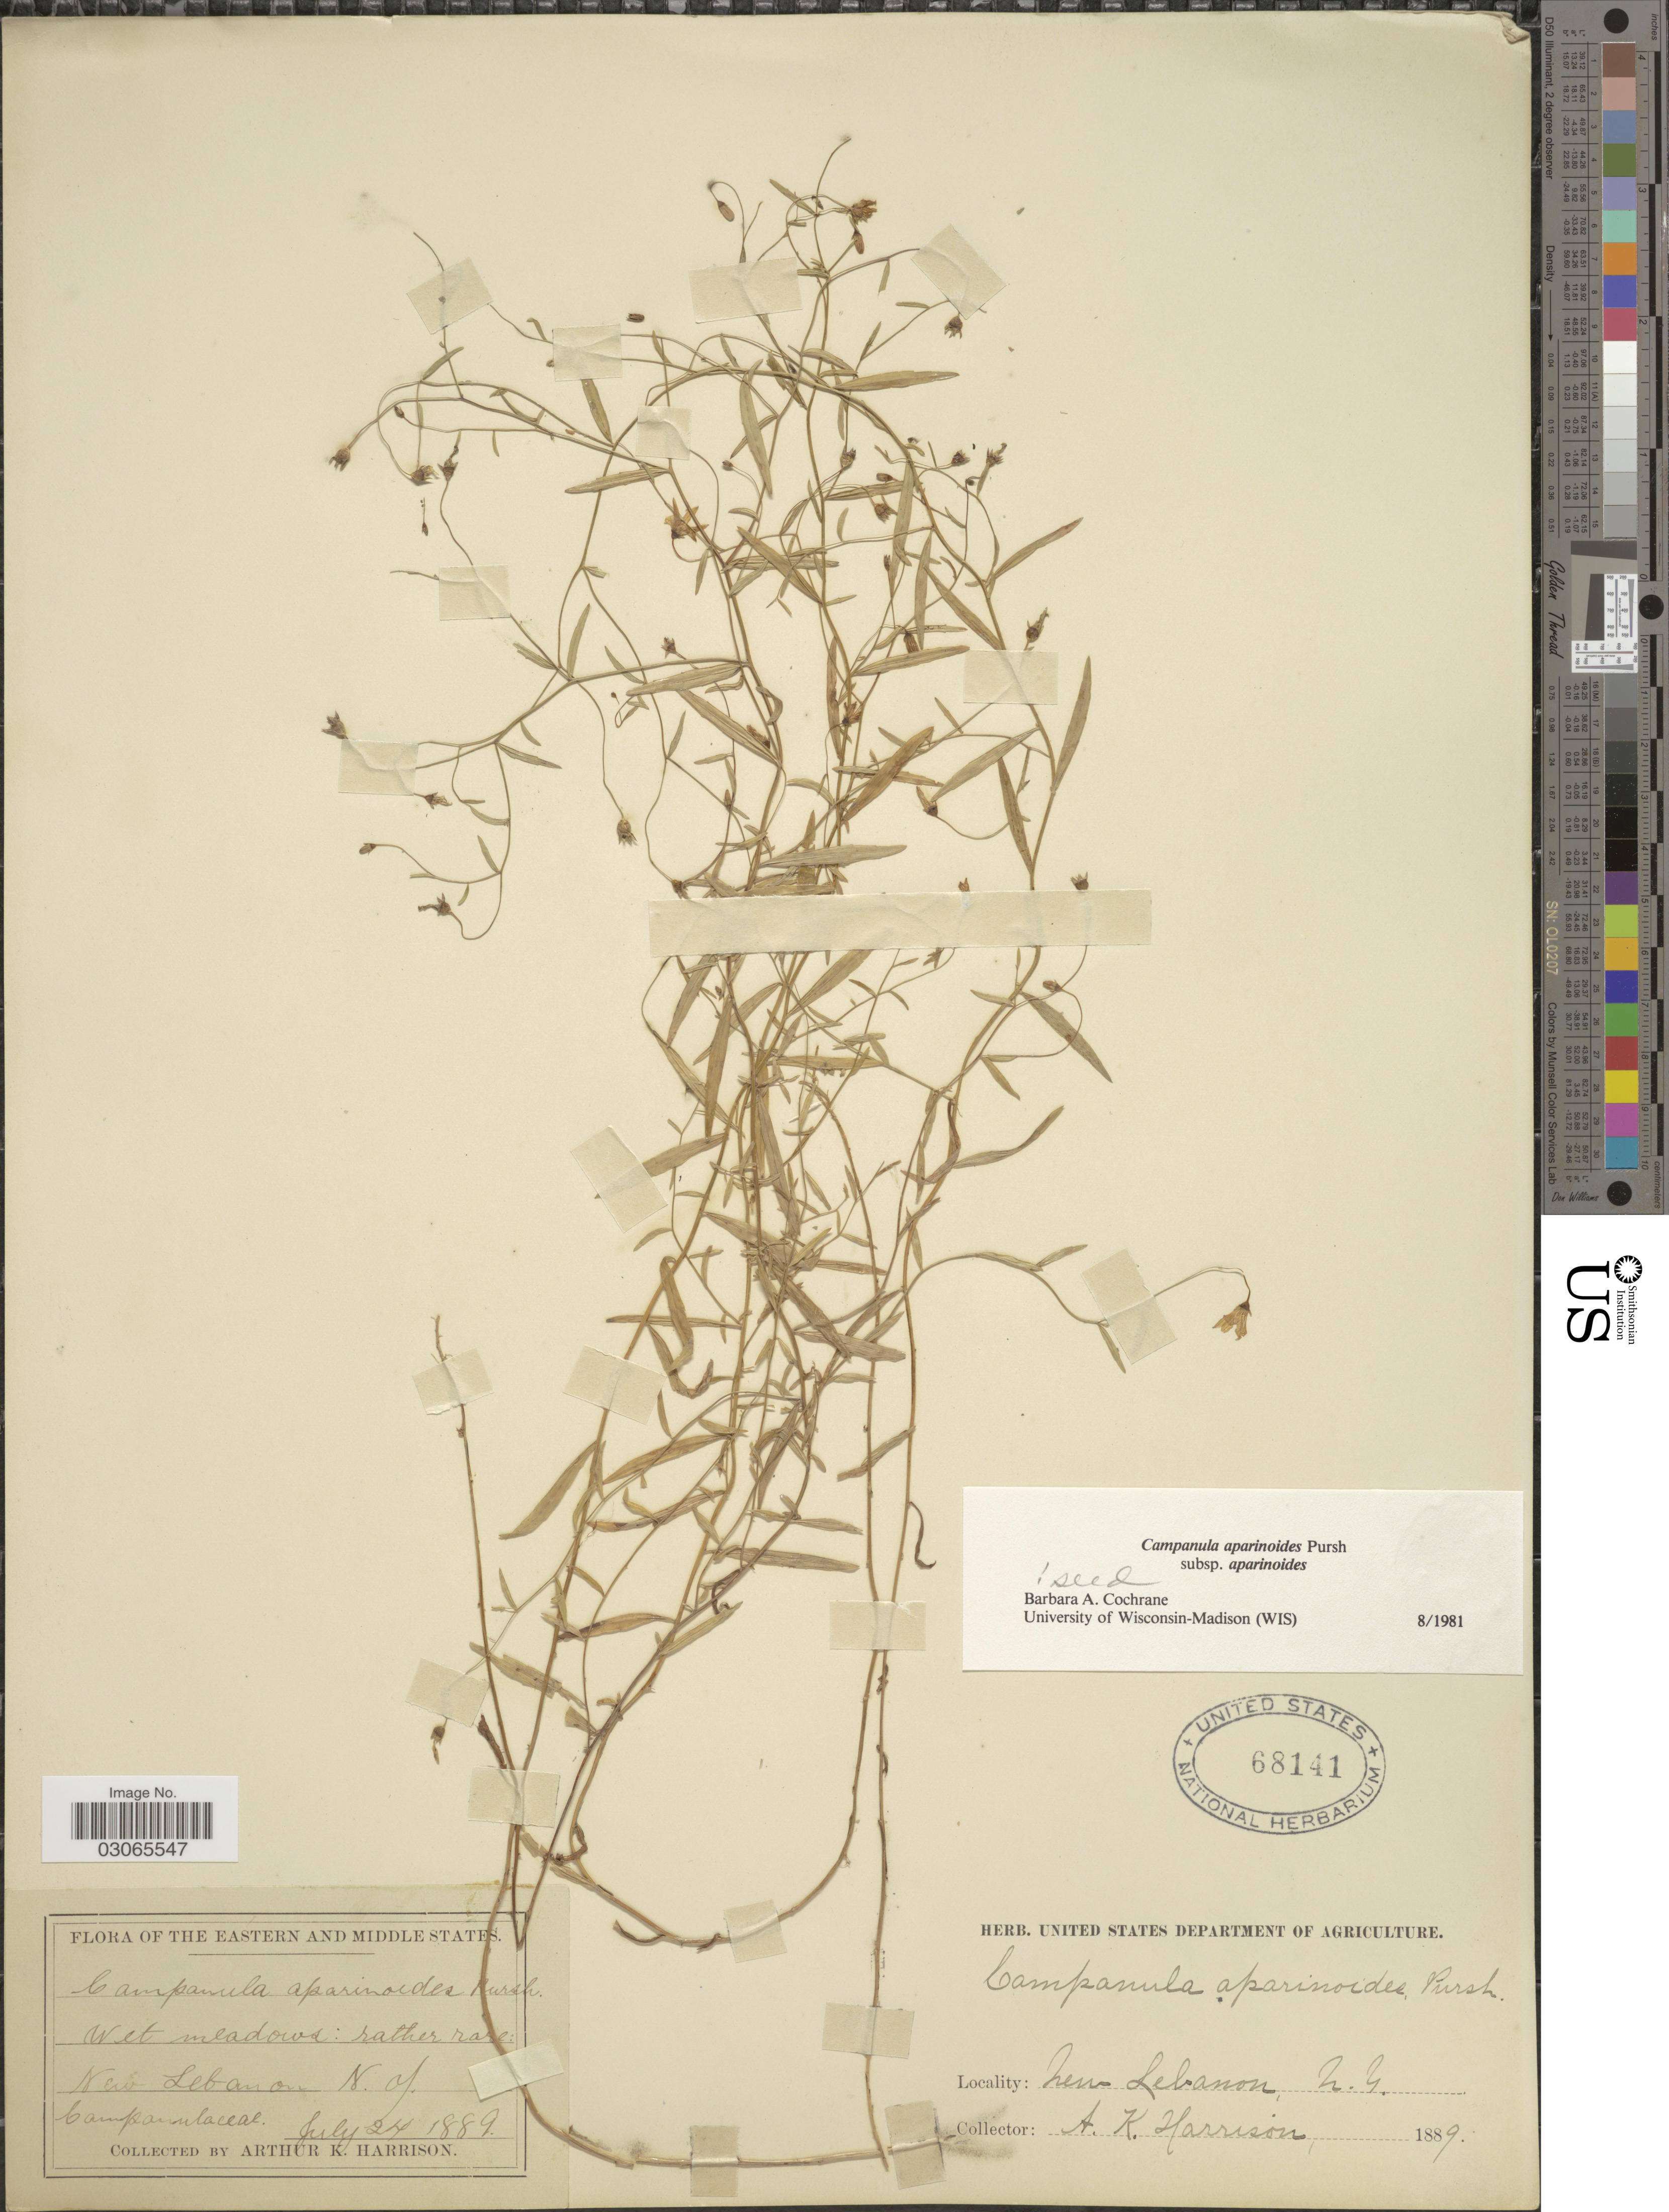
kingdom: Plantae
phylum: Tracheophyta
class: Magnoliopsida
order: Asterales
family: Campanulaceae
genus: Campanula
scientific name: Campanula aparinoides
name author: Pursh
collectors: A. K. Harrison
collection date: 1889-07-24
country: United States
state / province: New York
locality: New Lebanon.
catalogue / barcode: US 68141